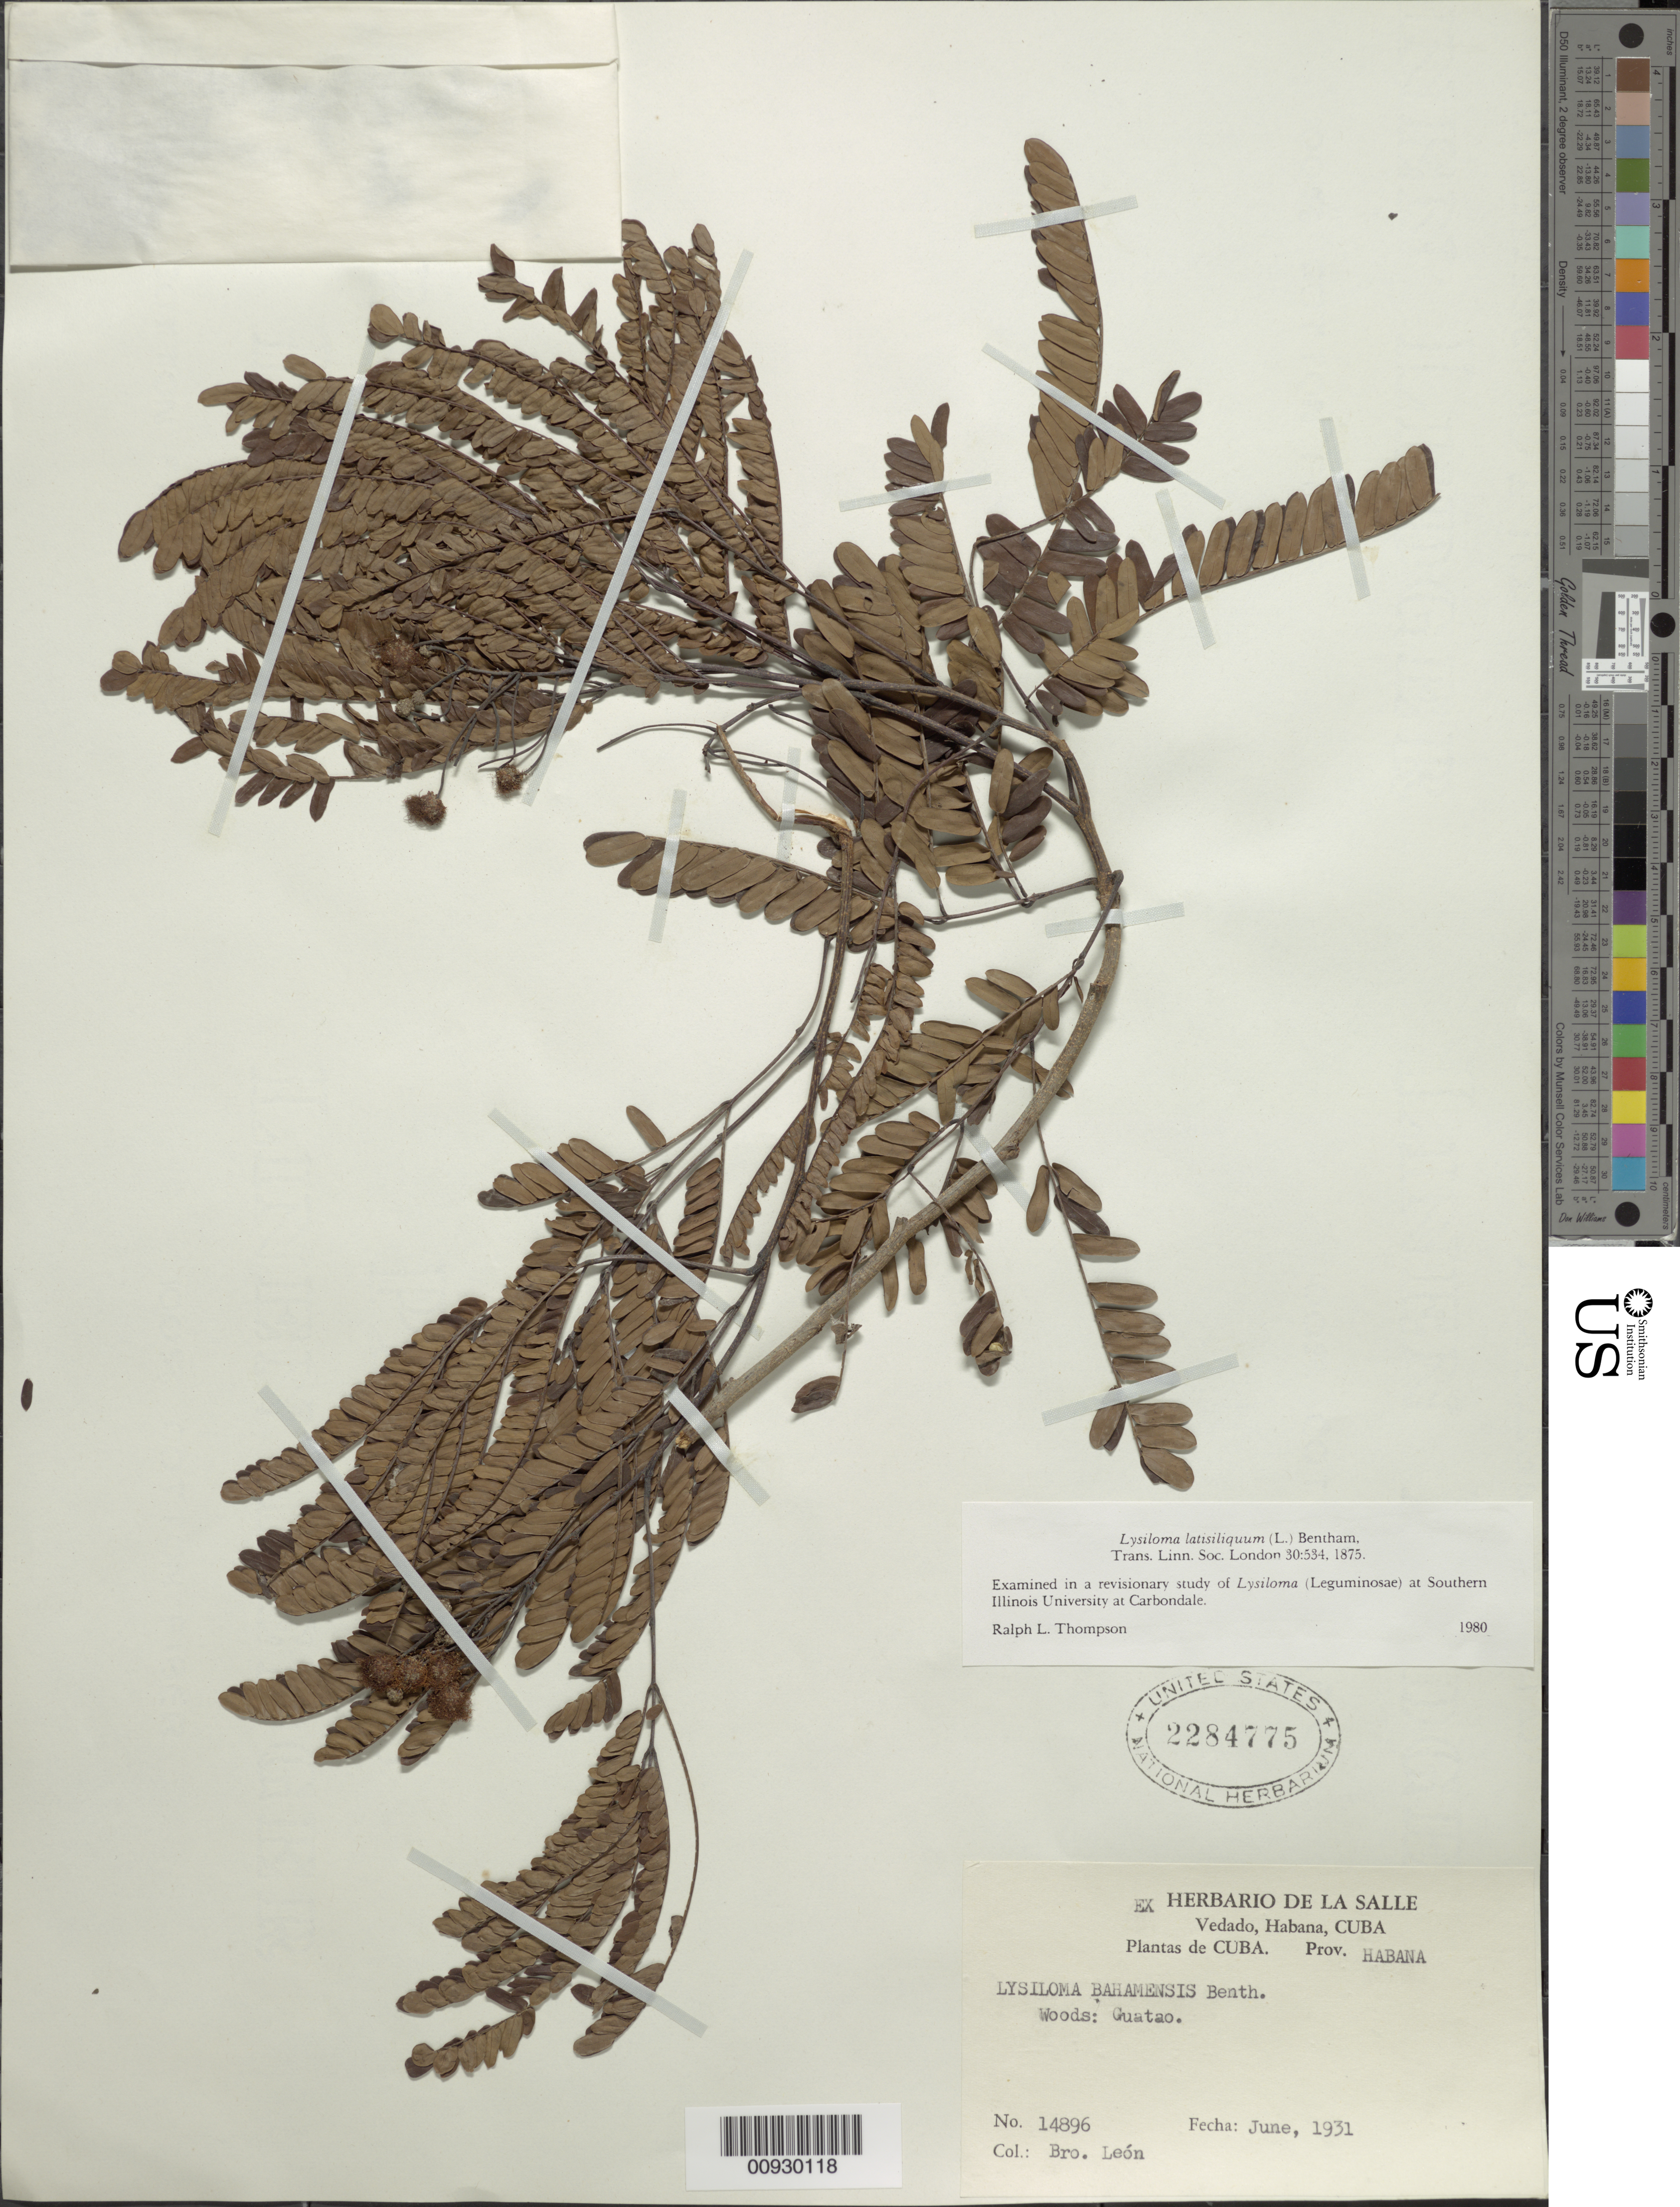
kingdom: Plantae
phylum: Tracheophyta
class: Magnoliopsida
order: Fabales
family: Fabaceae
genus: Lysiloma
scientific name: Lysiloma latisiliquum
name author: (L.) Benth.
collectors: Bro. León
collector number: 14896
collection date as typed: Jun 1931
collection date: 1931-06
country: Cuba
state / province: La Habana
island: Cuba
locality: Woods: Guatao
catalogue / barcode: US 2284775